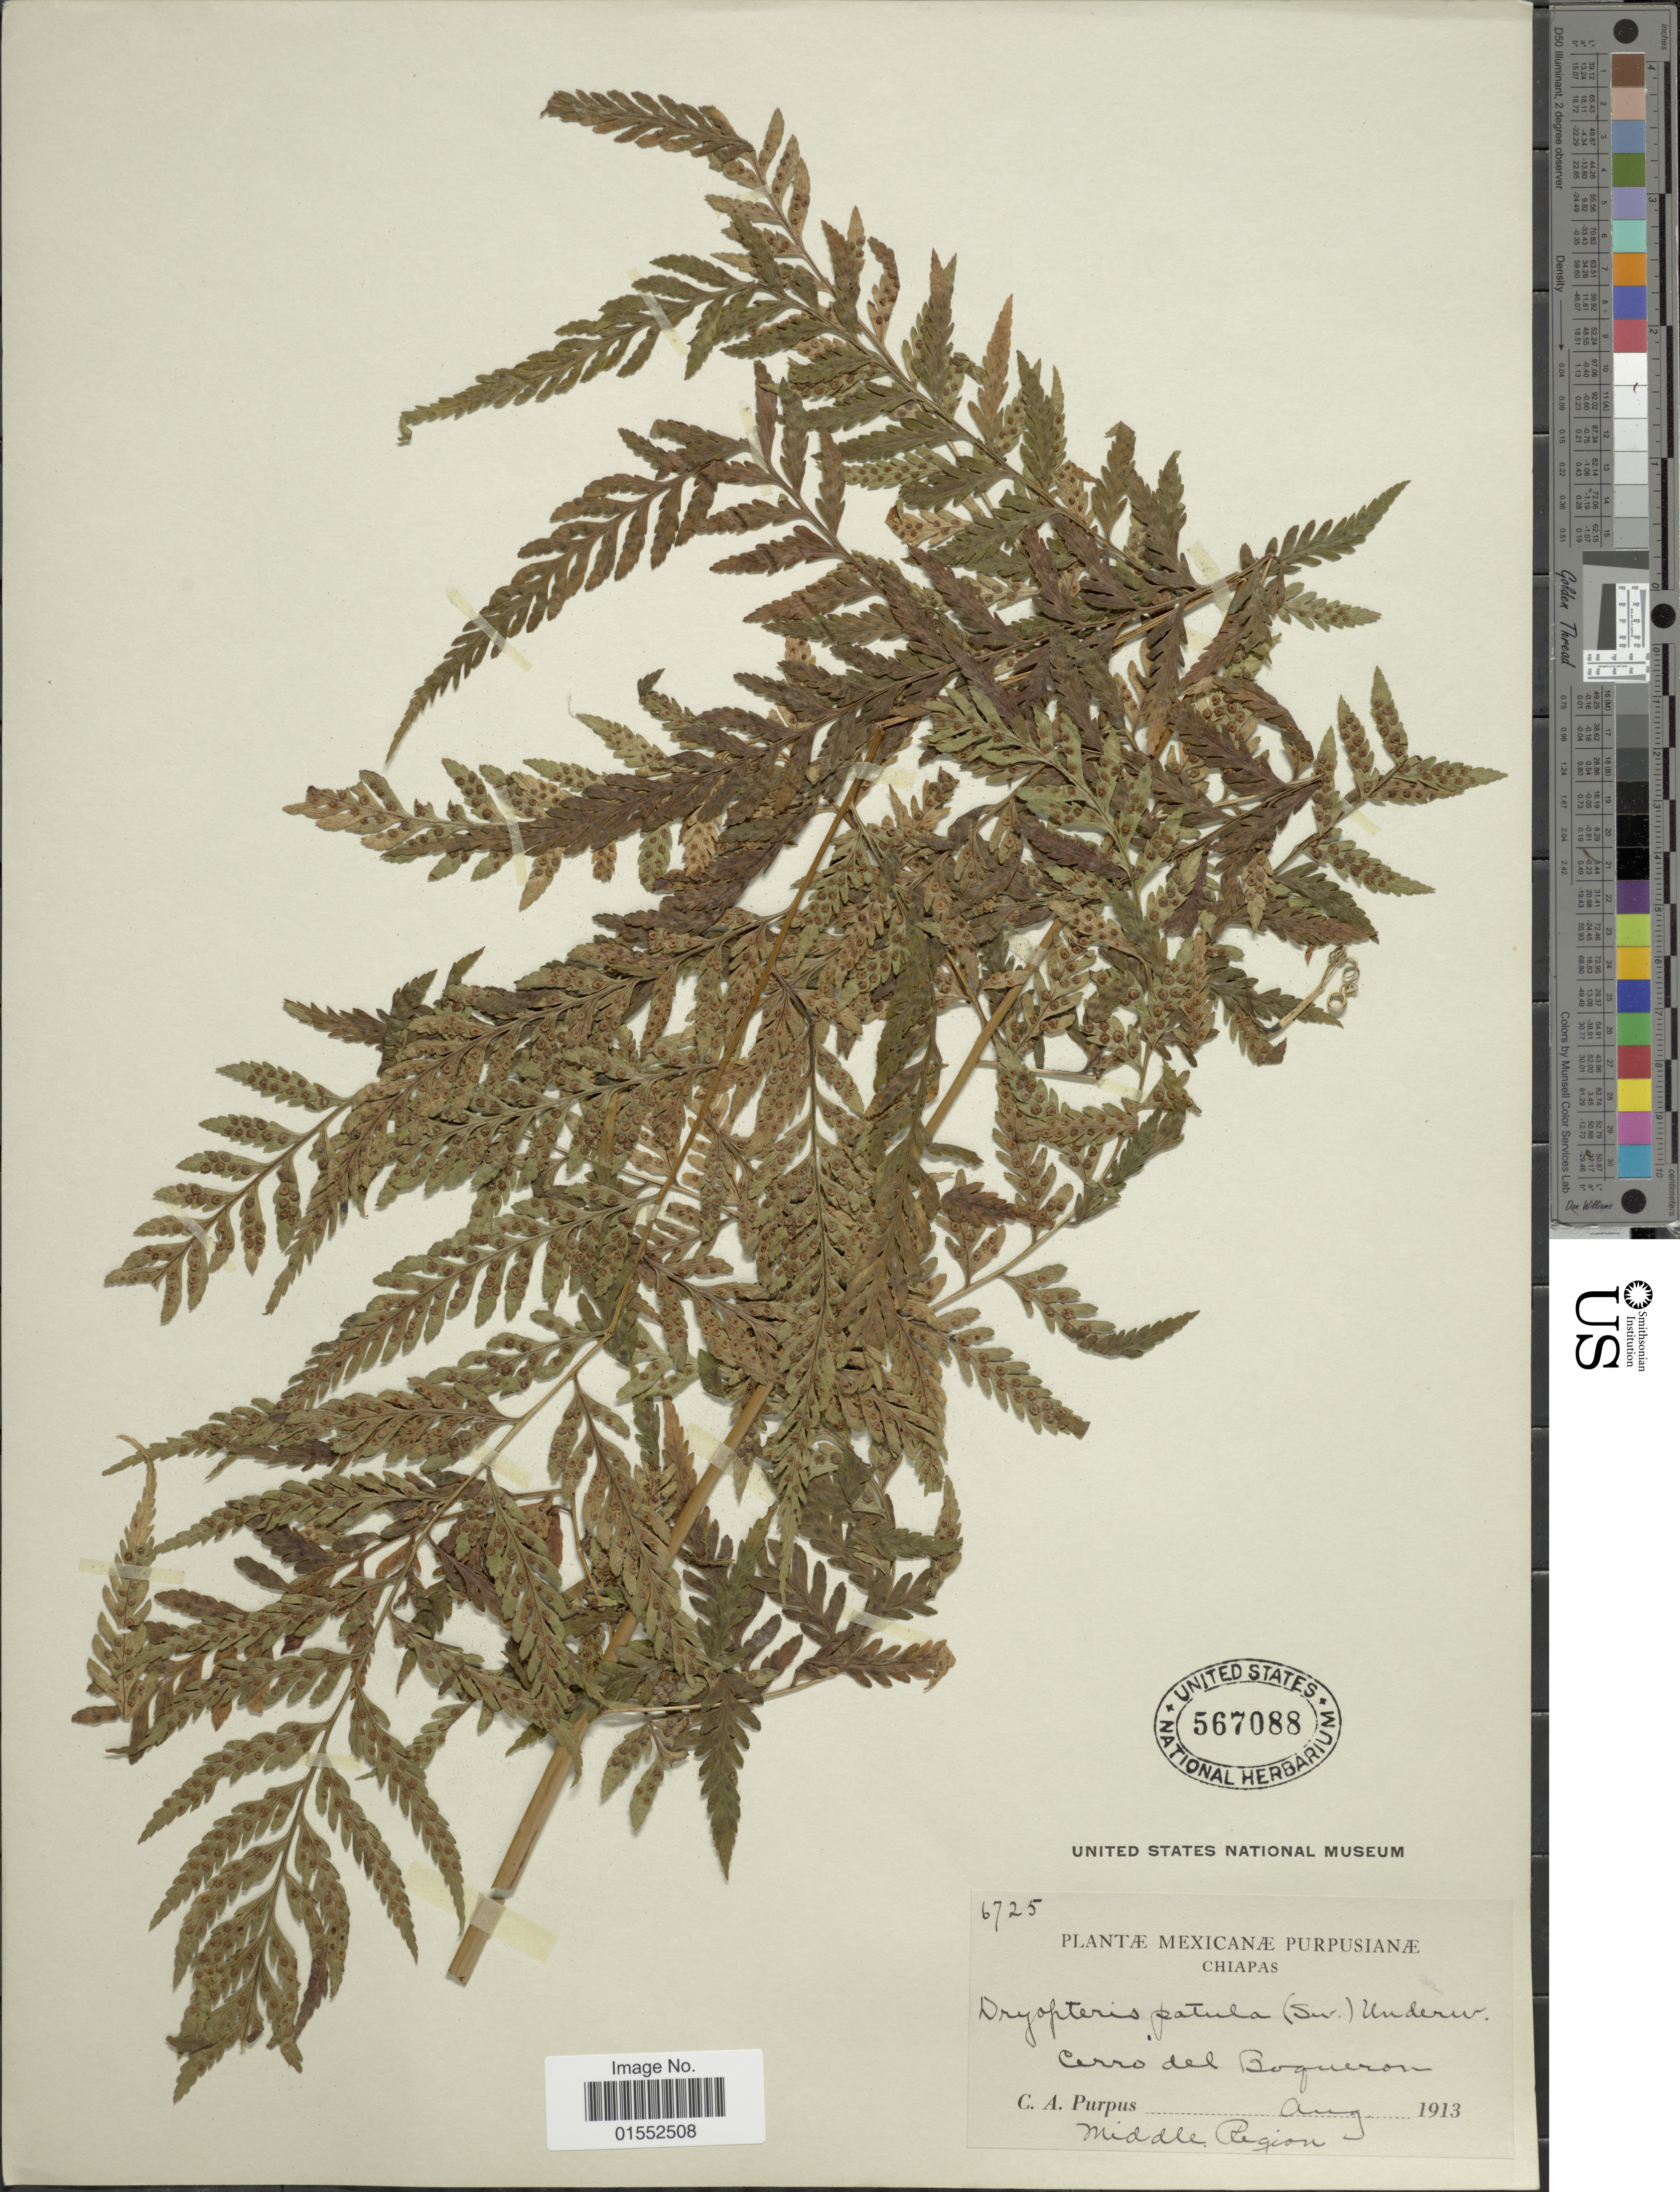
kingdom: Plantae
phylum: Tracheophyta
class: Polypodiopsida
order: Polypodiales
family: Dryopteridaceae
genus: Dryopteris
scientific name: Dryopteris patula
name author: (Sw.) Underw.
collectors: C. A. Purpus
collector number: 6725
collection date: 1913-08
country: Mexico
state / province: Chiapas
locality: Chiapas, cerro del Bogueron. Middle Region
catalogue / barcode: US 567088